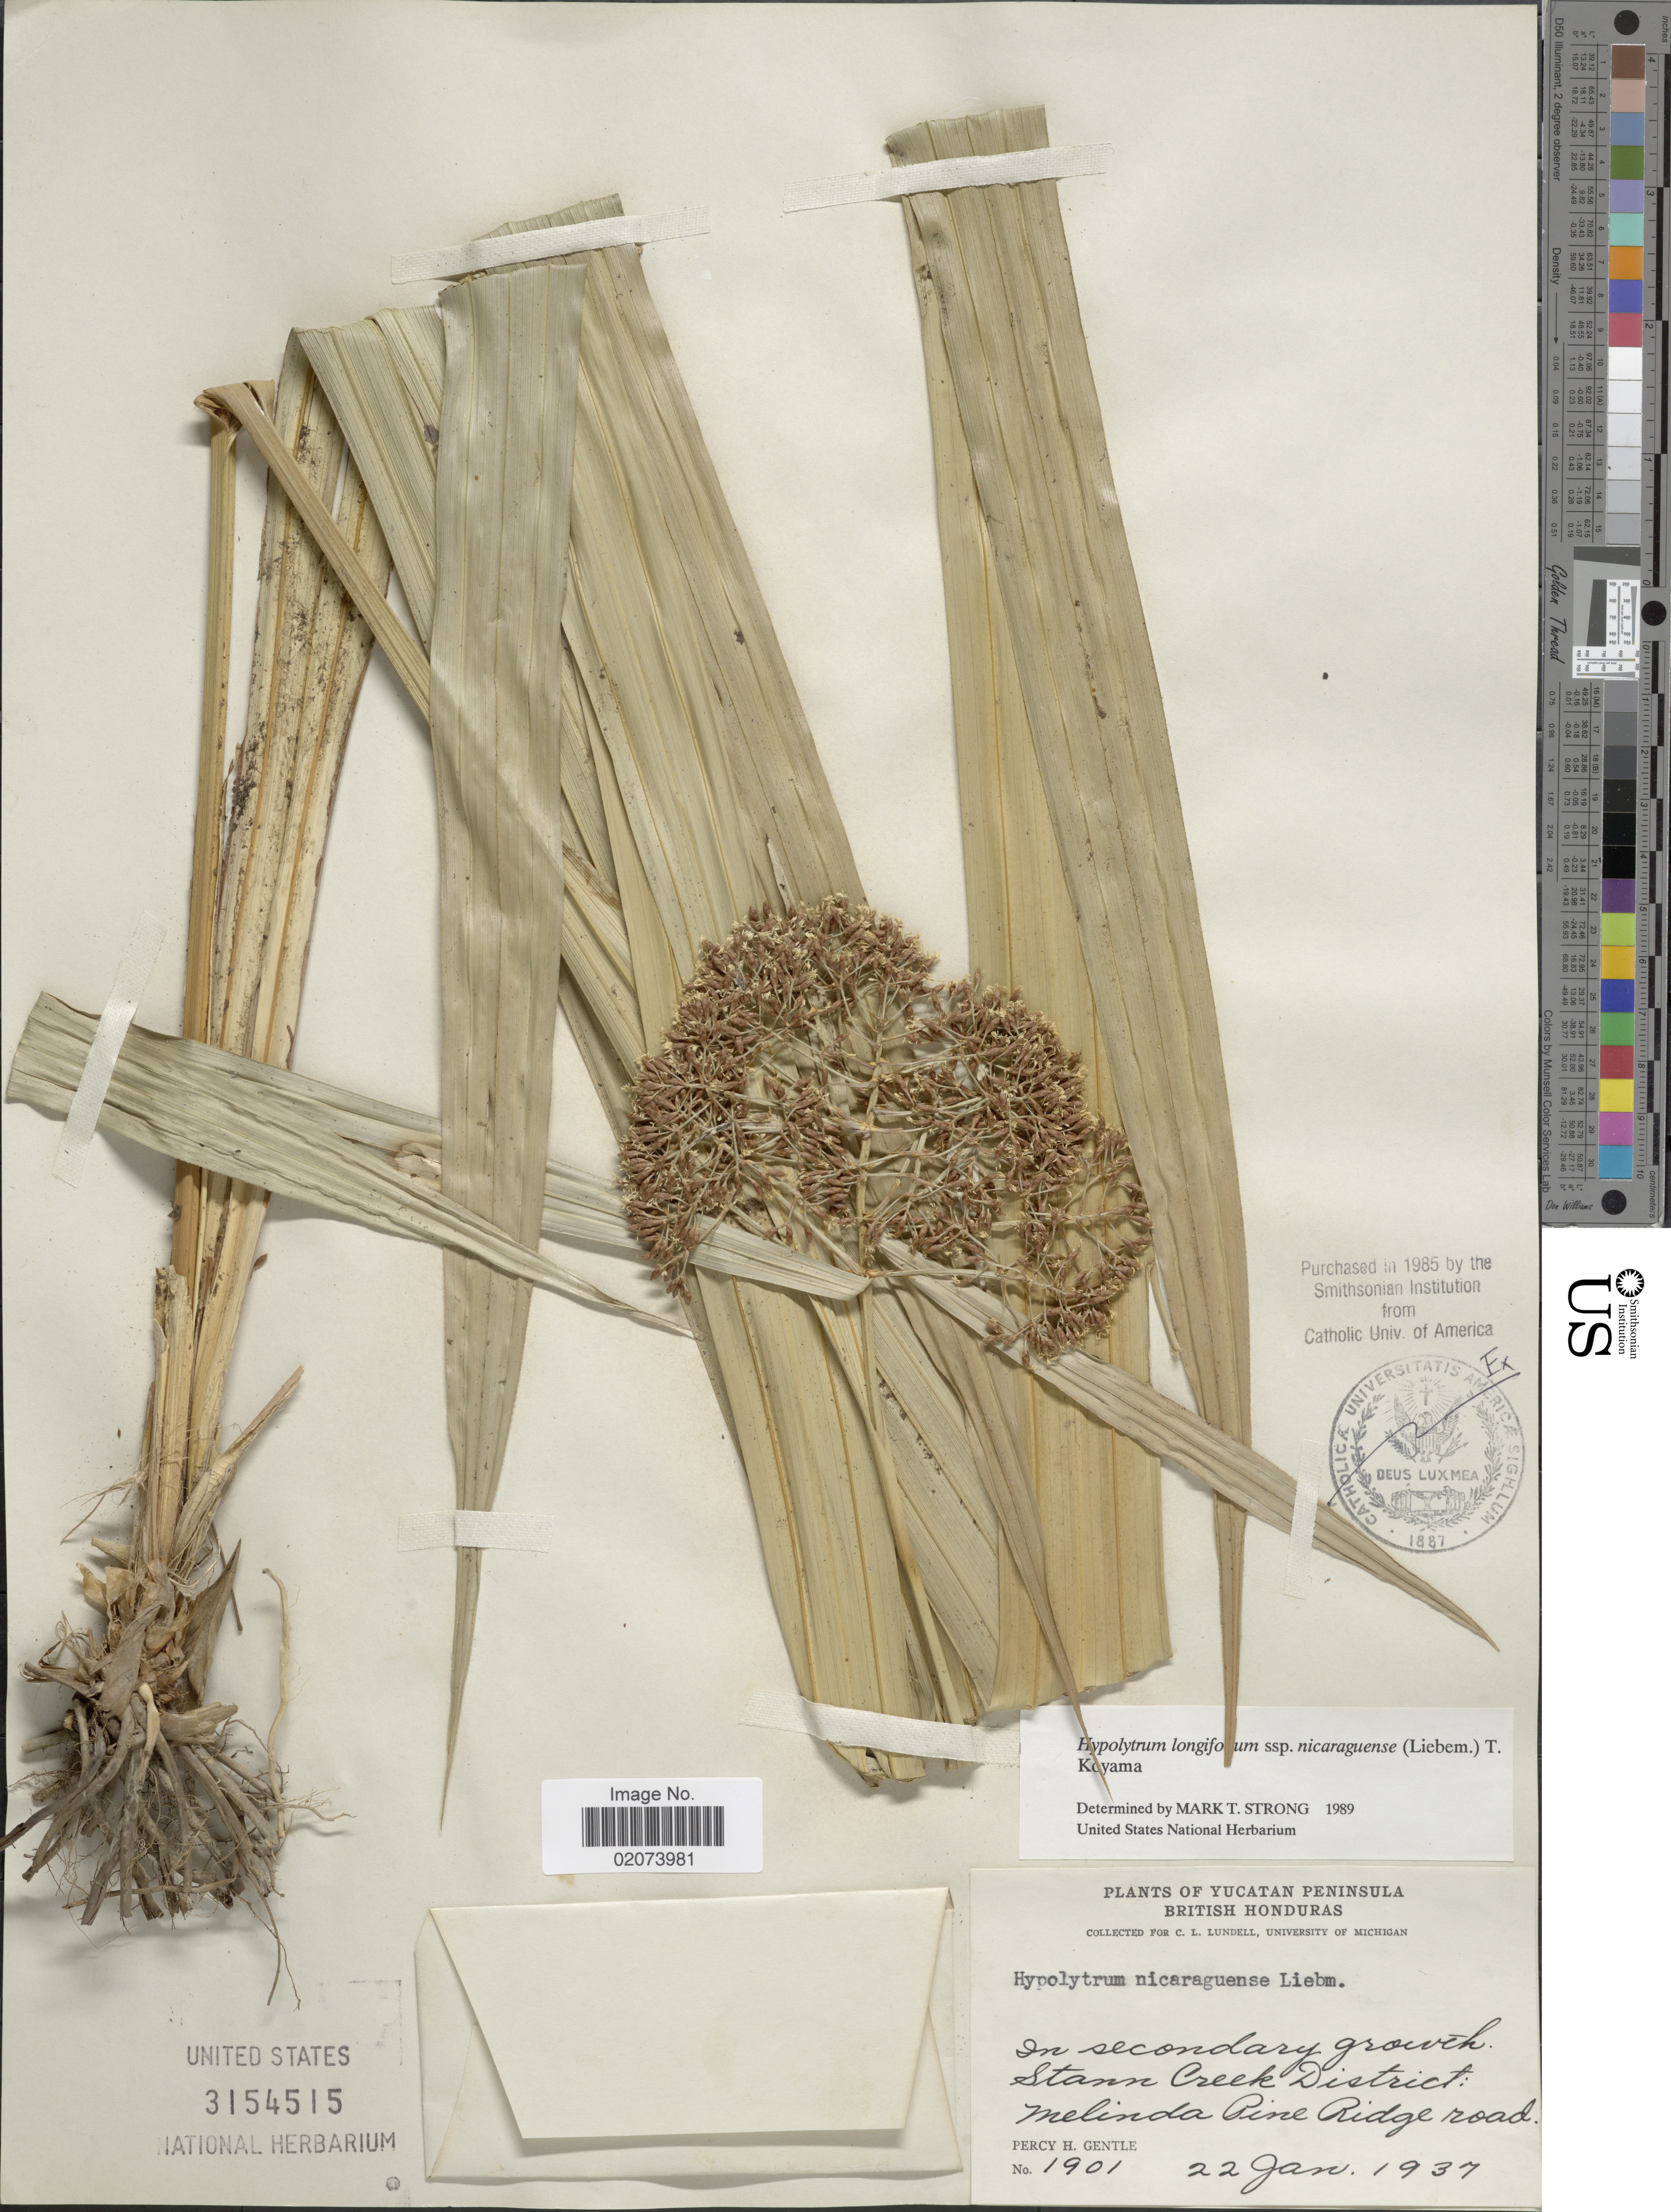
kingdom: Plantae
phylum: Tracheophyta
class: Liliopsida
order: Poales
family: Cyperaceae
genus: Hypolytrum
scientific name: Hypolytrum longifolium subsp. nicaraguense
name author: (Liebm.) T. Koyama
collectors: P. H. Gentle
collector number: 1901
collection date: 1937-01-22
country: Belize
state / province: Stann Creek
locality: Yucatan Peninsula, British Honduras, Melinda Pine Ridge road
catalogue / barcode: US 3154515